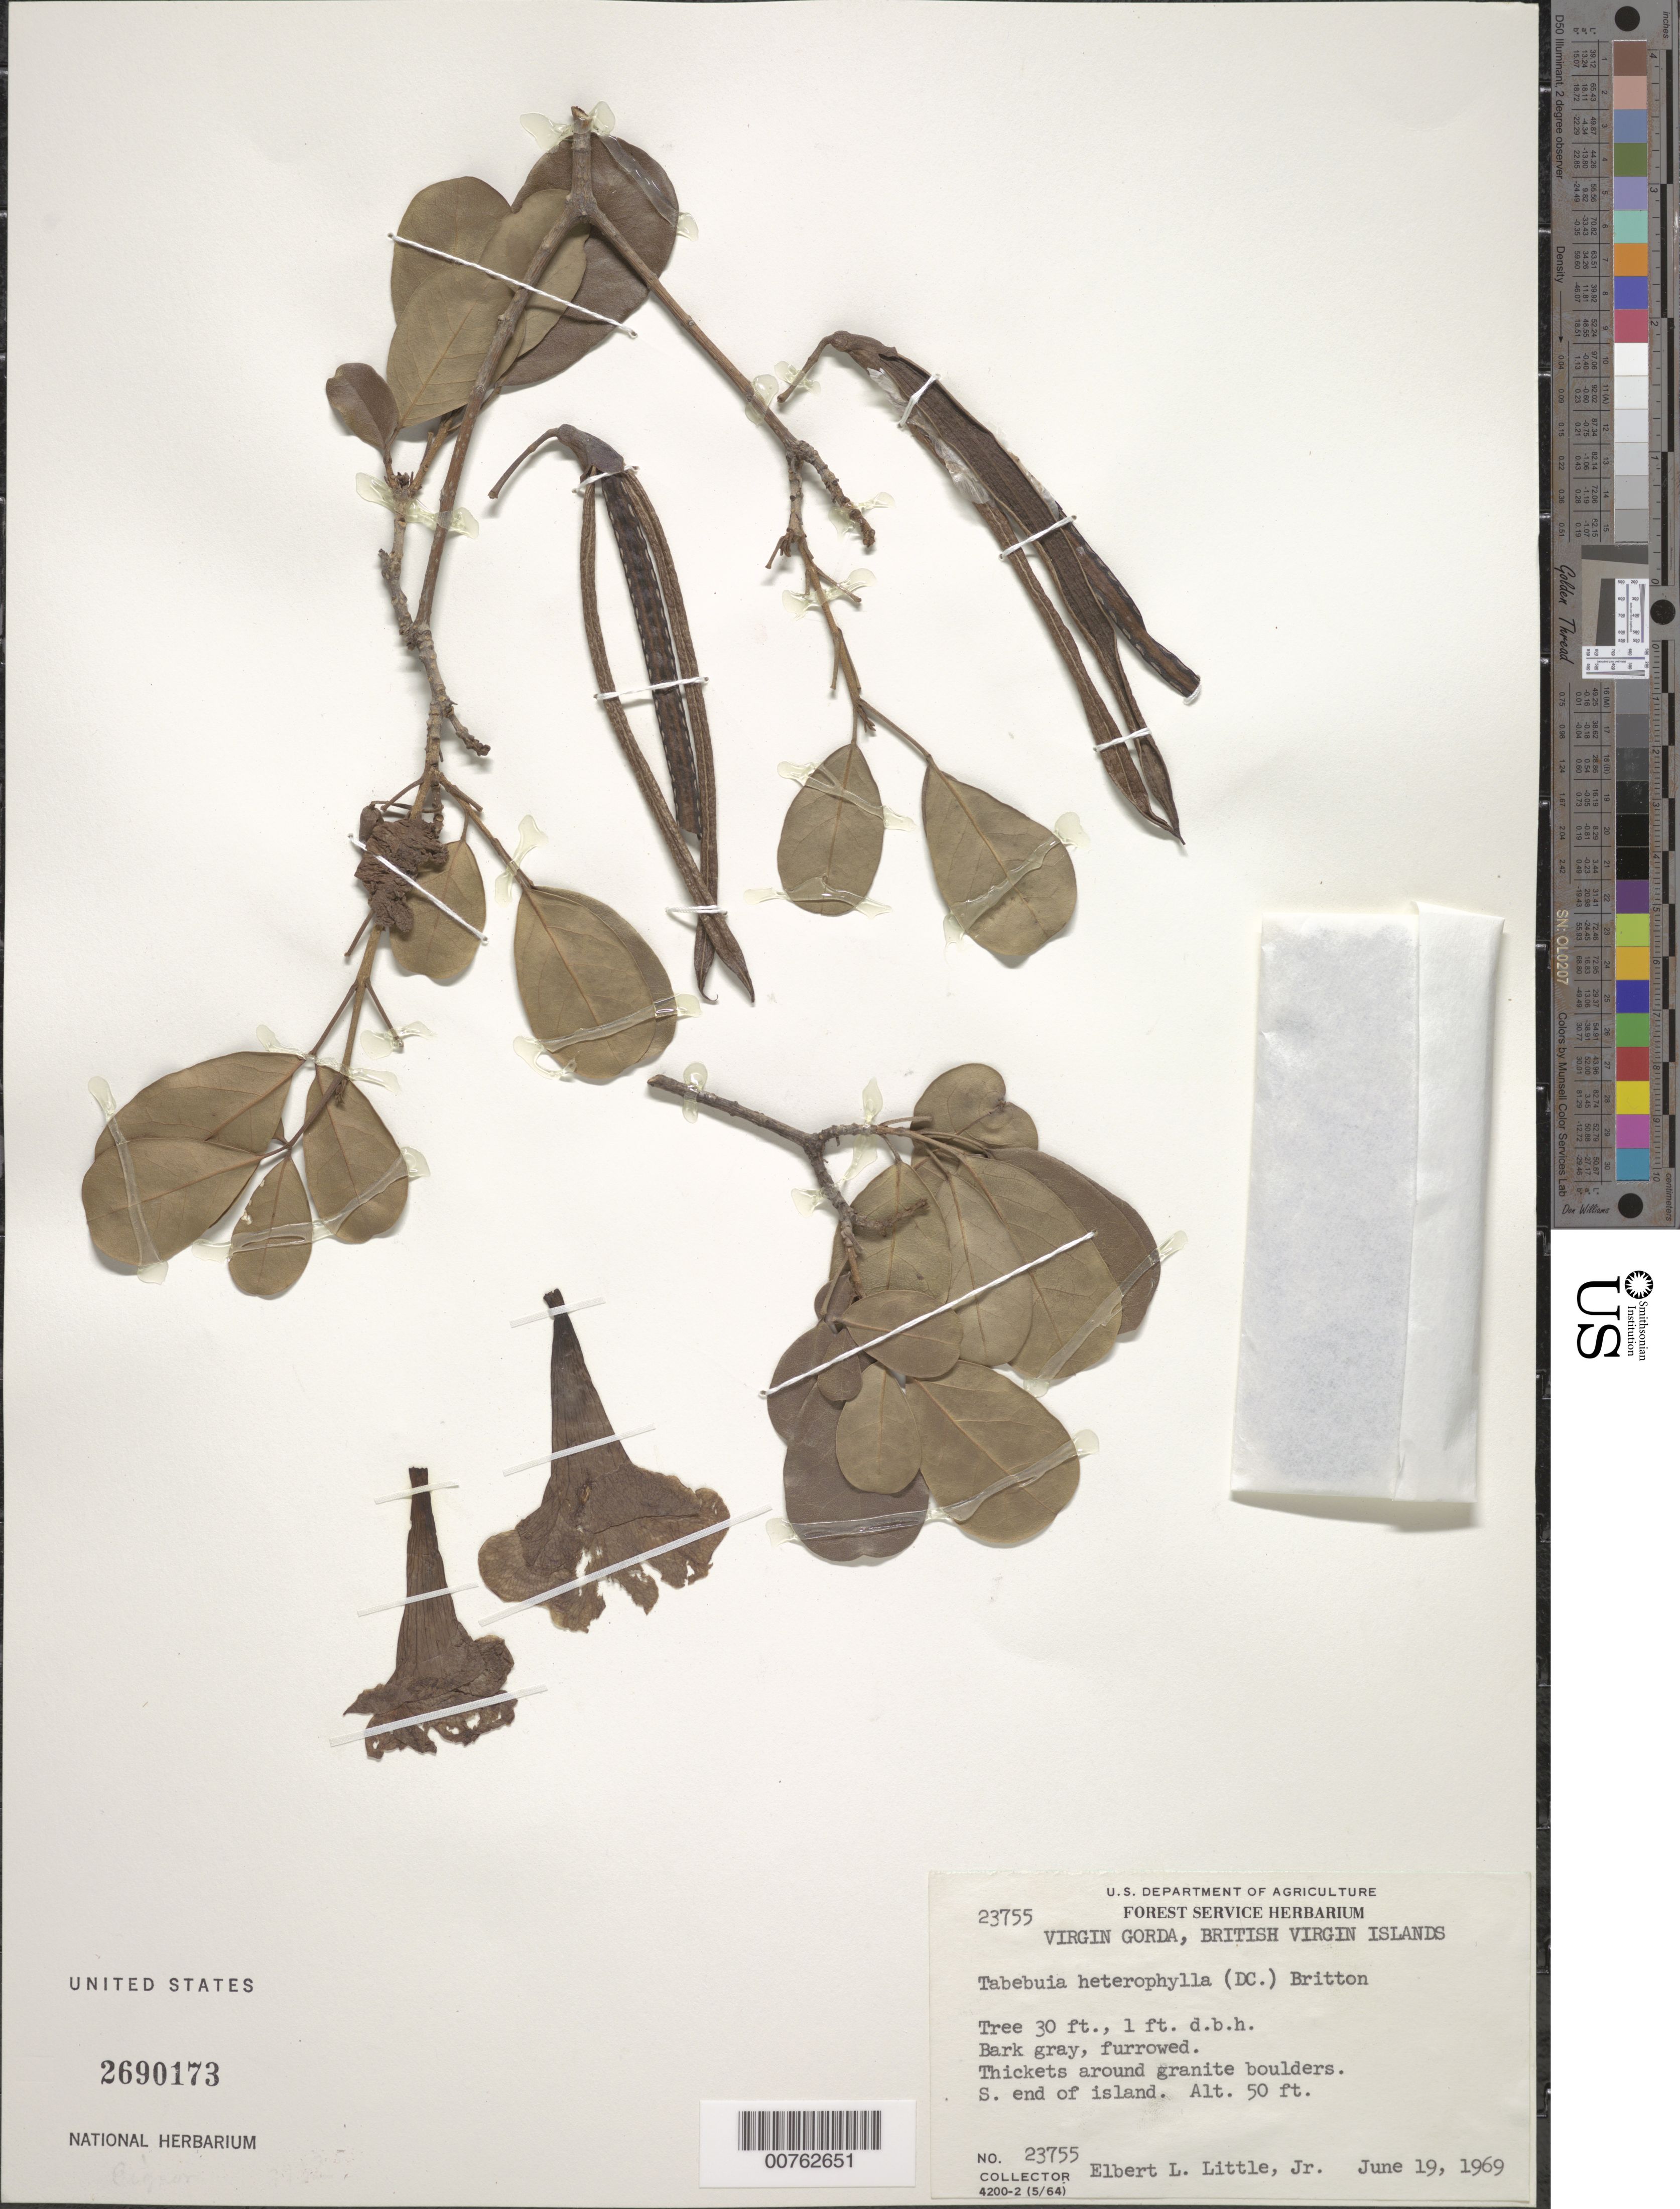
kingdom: Plantae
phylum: Tracheophyta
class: Magnoliopsida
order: Lamiales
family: Bignoniaceae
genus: Tabebuia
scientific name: Tabebuia heterophylla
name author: (DC.) Britton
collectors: E. L. Little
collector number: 23755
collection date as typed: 19 Jun 1969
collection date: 1969-06-19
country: British Virgin Islands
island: Virgin Gorda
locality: S end of island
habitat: Thickets around granite boulders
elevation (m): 15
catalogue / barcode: US 2690173